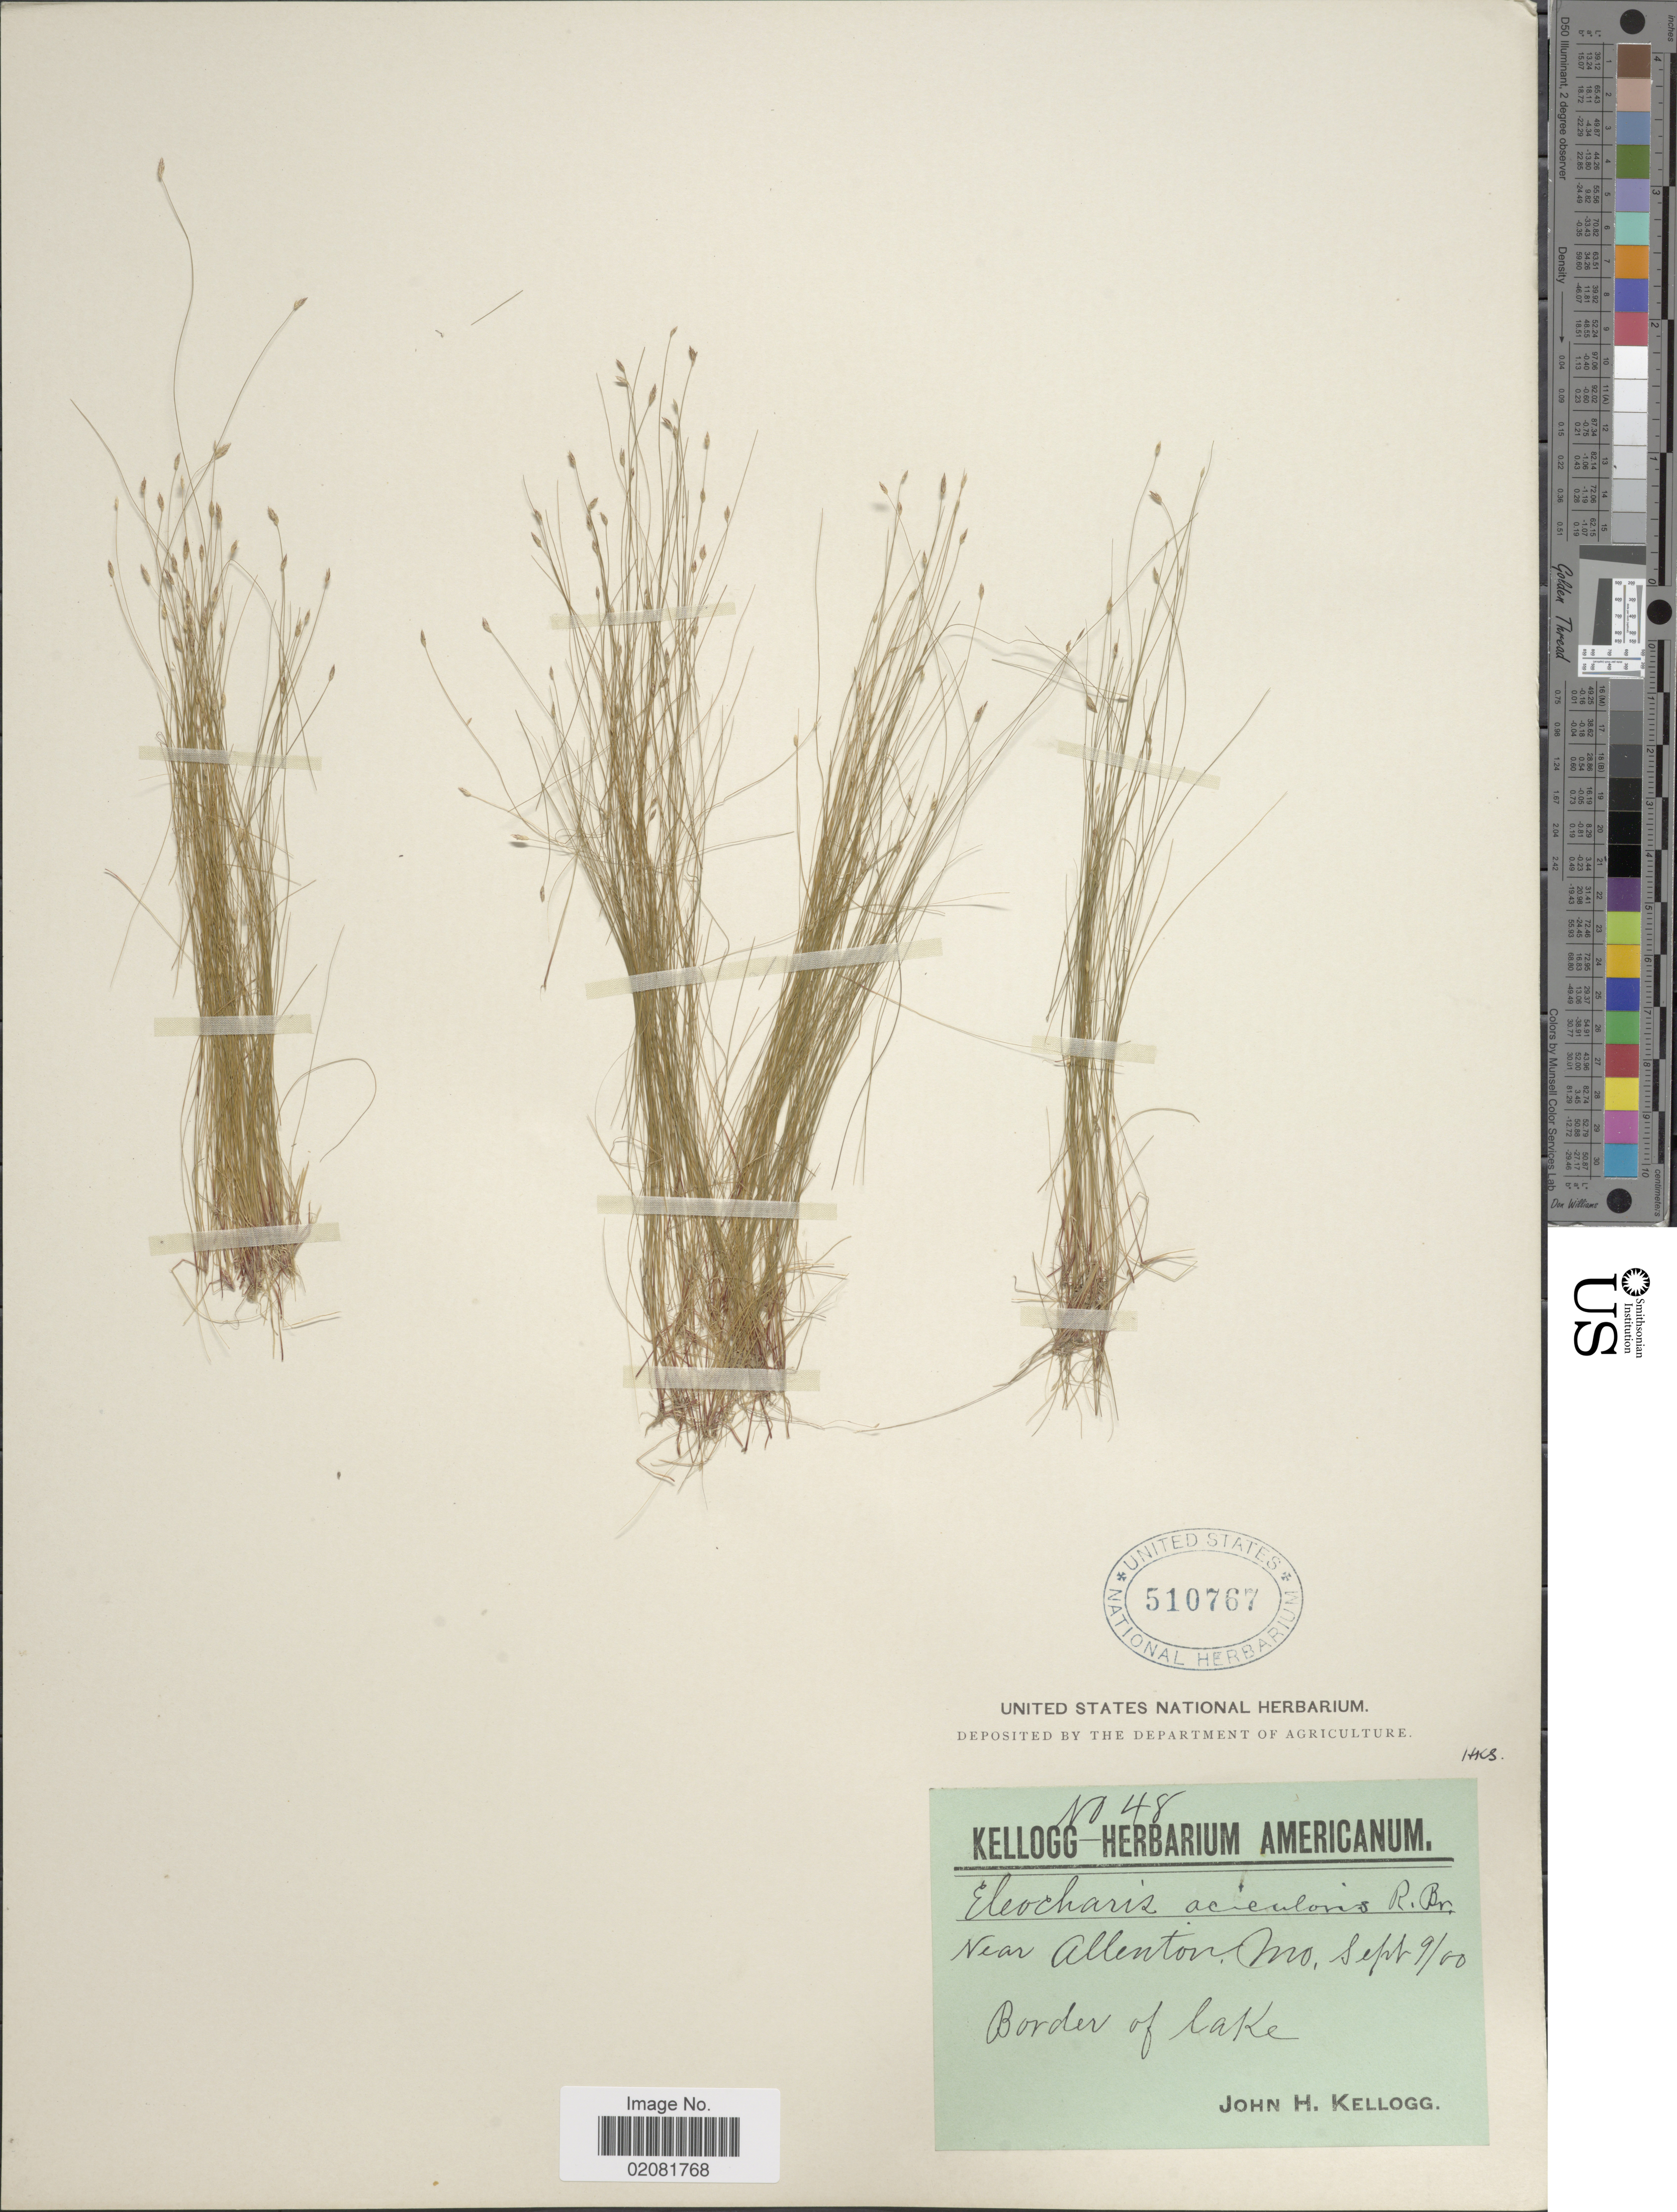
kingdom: Plantae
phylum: Tracheophyta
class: Liliopsida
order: Poales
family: Cyperaceae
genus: Eleocharis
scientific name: Eleocharis acicularis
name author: (L.) Roem. & Schult.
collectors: J. H. Kellogg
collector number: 48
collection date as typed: Transcribed d/m/y: 9/9/0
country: United States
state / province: Missouri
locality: Near Allenton. Border of lake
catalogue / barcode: US 510767